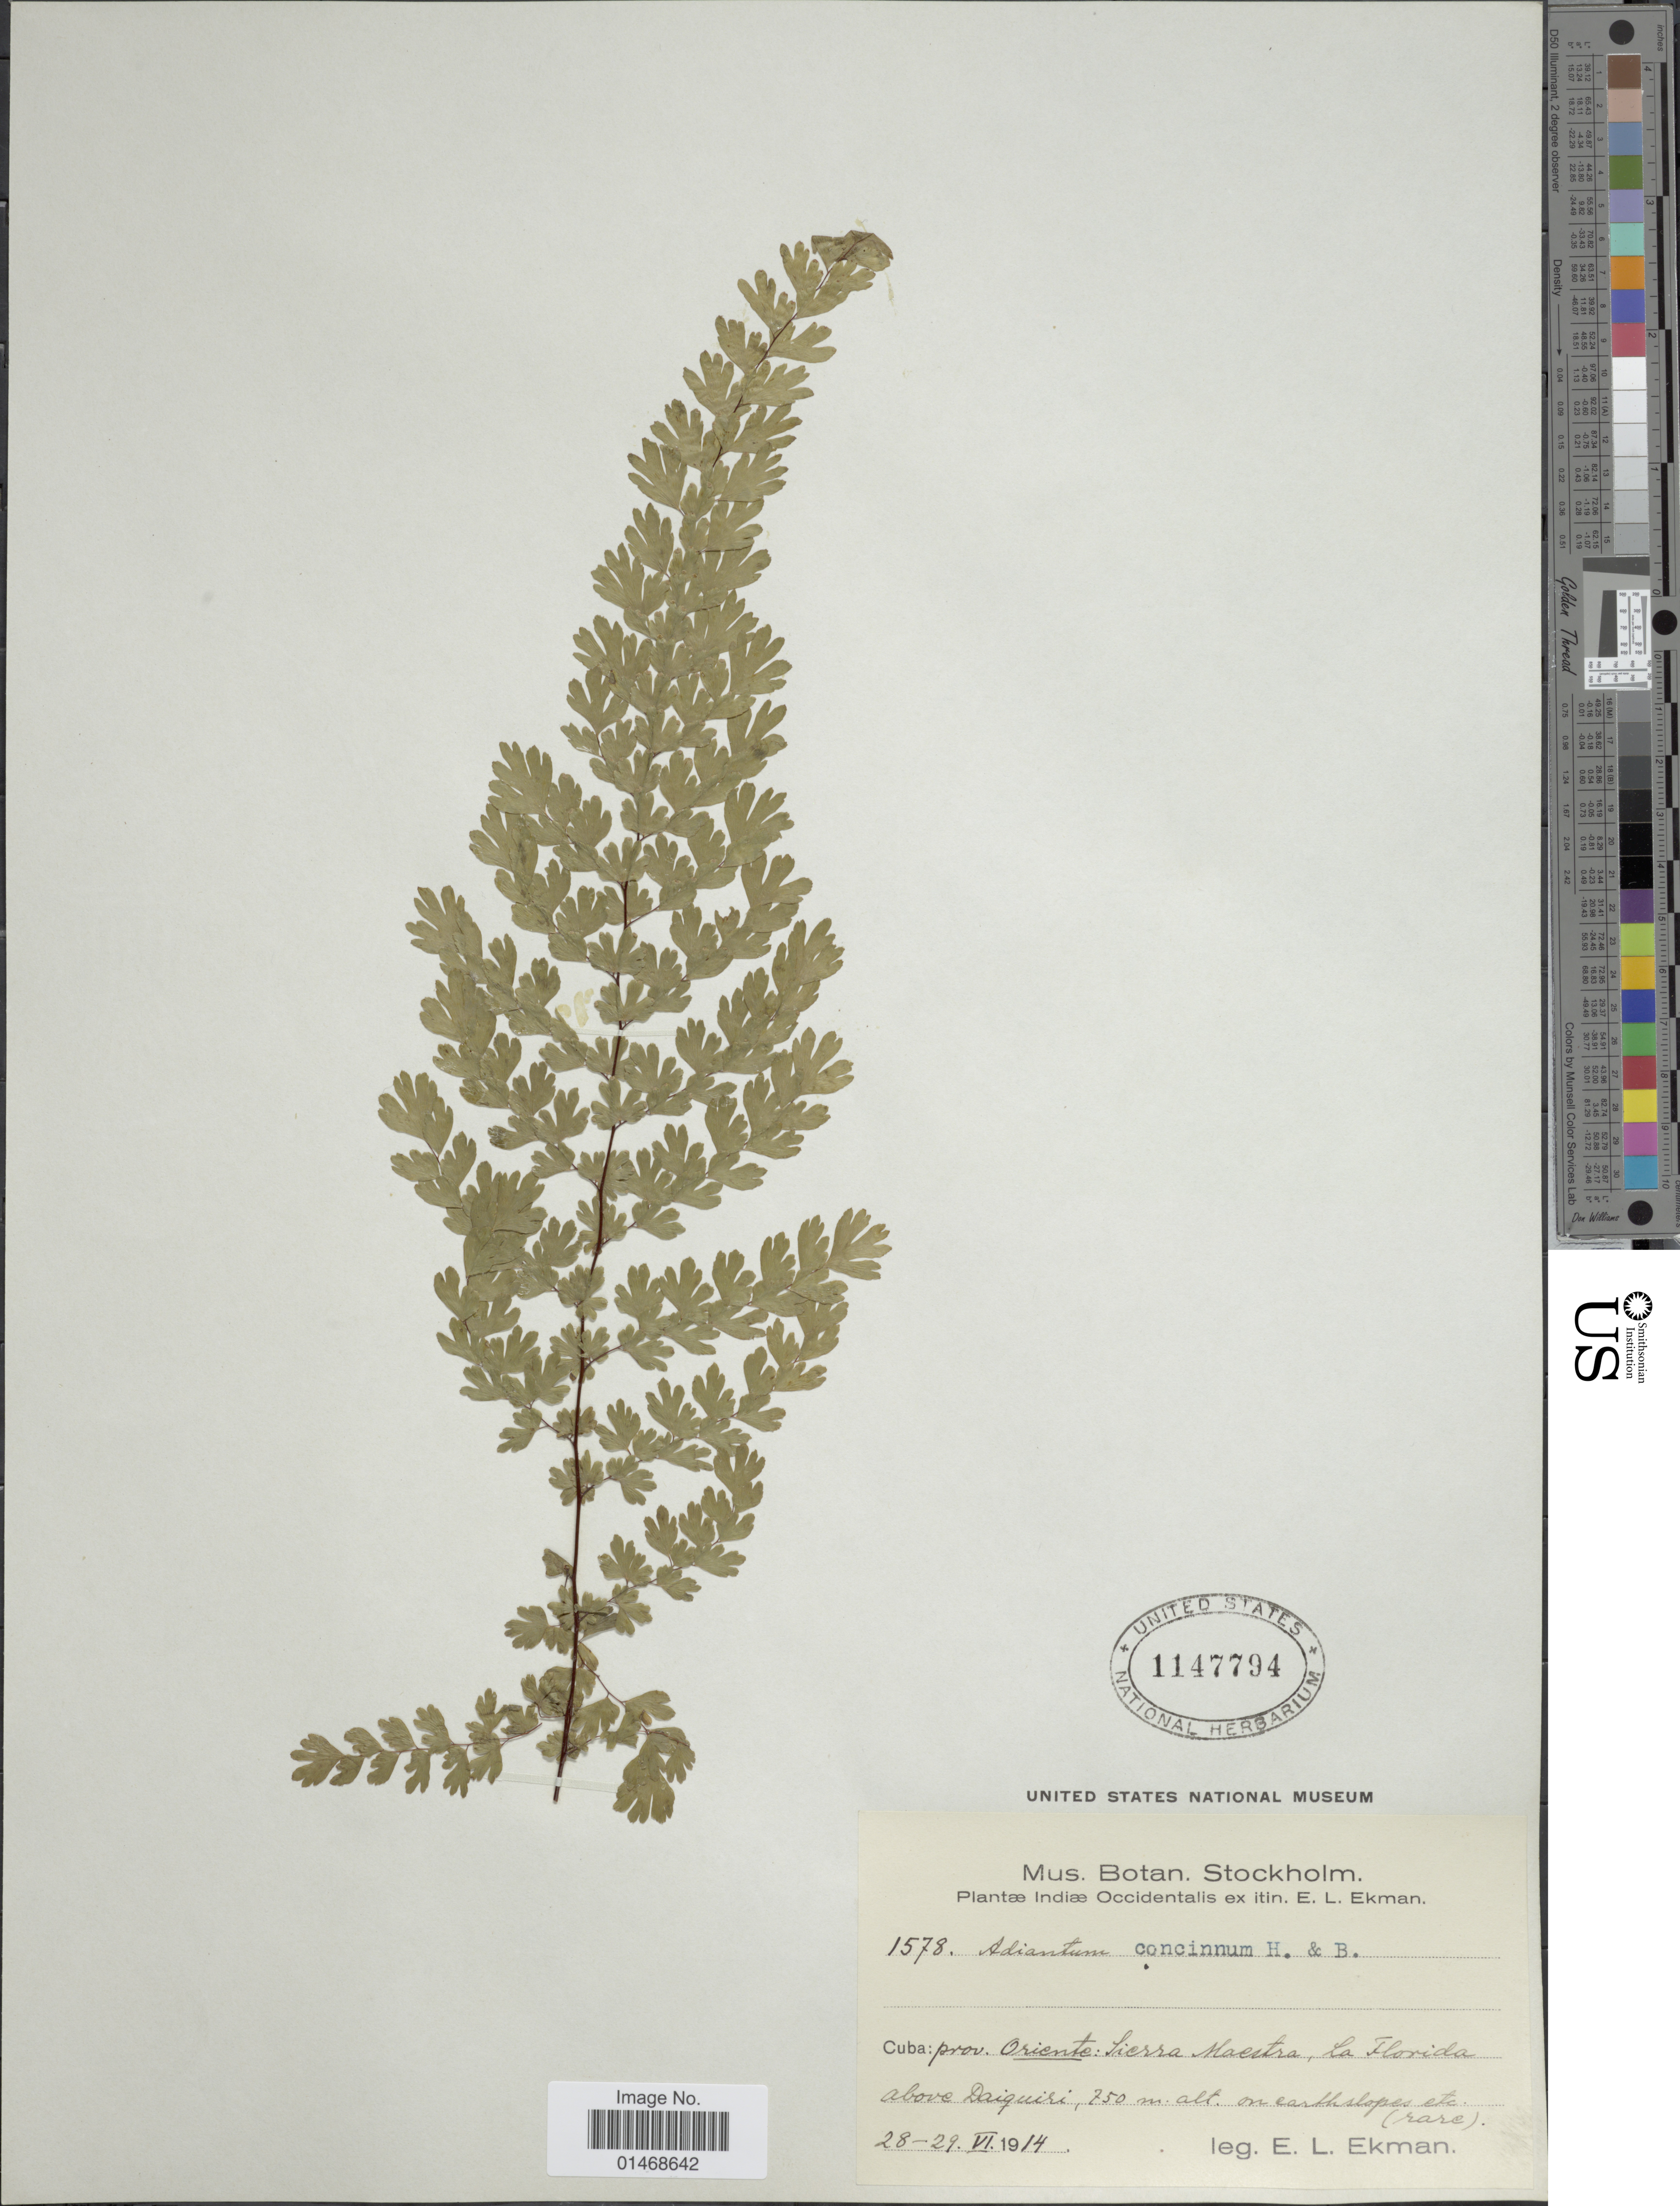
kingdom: Plantae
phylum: Tracheophyta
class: Polypodiopsida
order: Polypodiales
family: Pteridaceae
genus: Adiantum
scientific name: Adiantum concinnum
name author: Humb. & Bonpl. ex Willd.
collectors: E. L. Ekman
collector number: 1578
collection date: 1914-06-28/1914-06-29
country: Cuba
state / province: Oriente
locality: Sierra Maestra, La Florida above Daiquiri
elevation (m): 750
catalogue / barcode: US 1147794